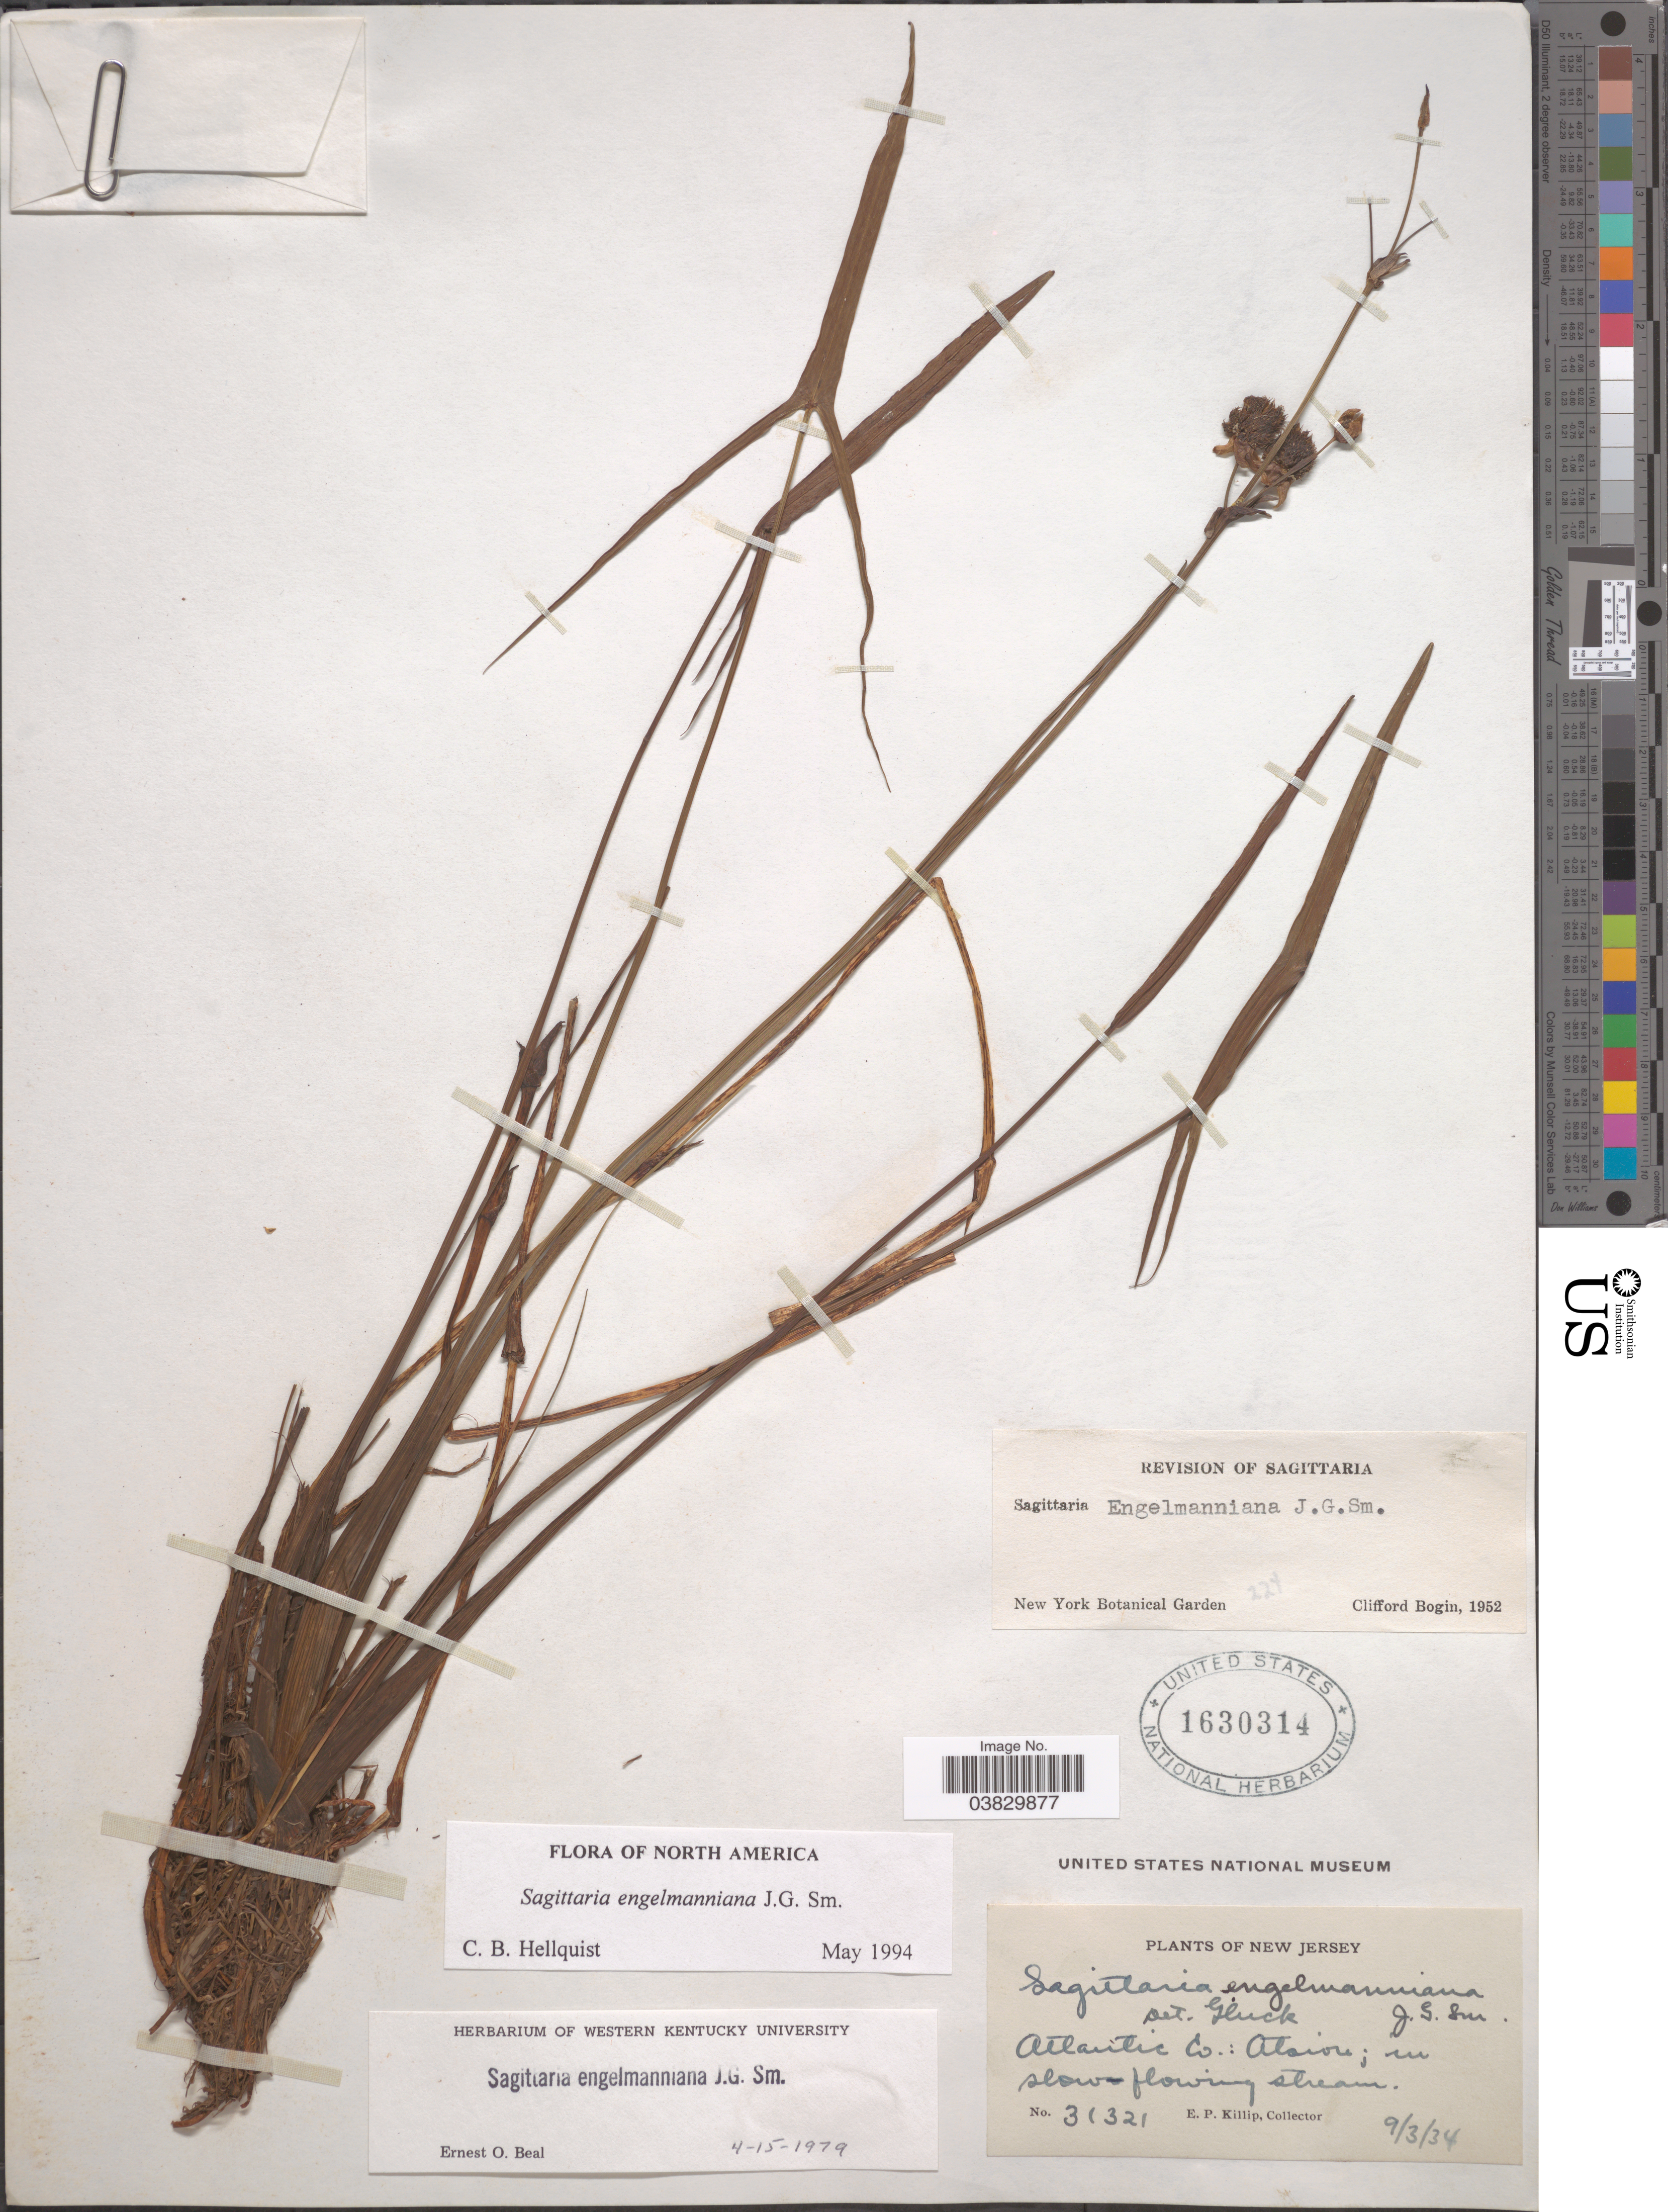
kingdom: Plantae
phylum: Tracheophyta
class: Liliopsida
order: Alismatales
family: Alismataceae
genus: Sagittaria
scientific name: Sagittaria engelmanniana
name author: J.G. Sm.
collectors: E. P. Killip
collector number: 31321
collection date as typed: Transcribed d/m/y: 3/9/34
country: United States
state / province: New Jersey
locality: Atlantic Co.: Atsion; in slow flowing stream.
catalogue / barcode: US 1630314